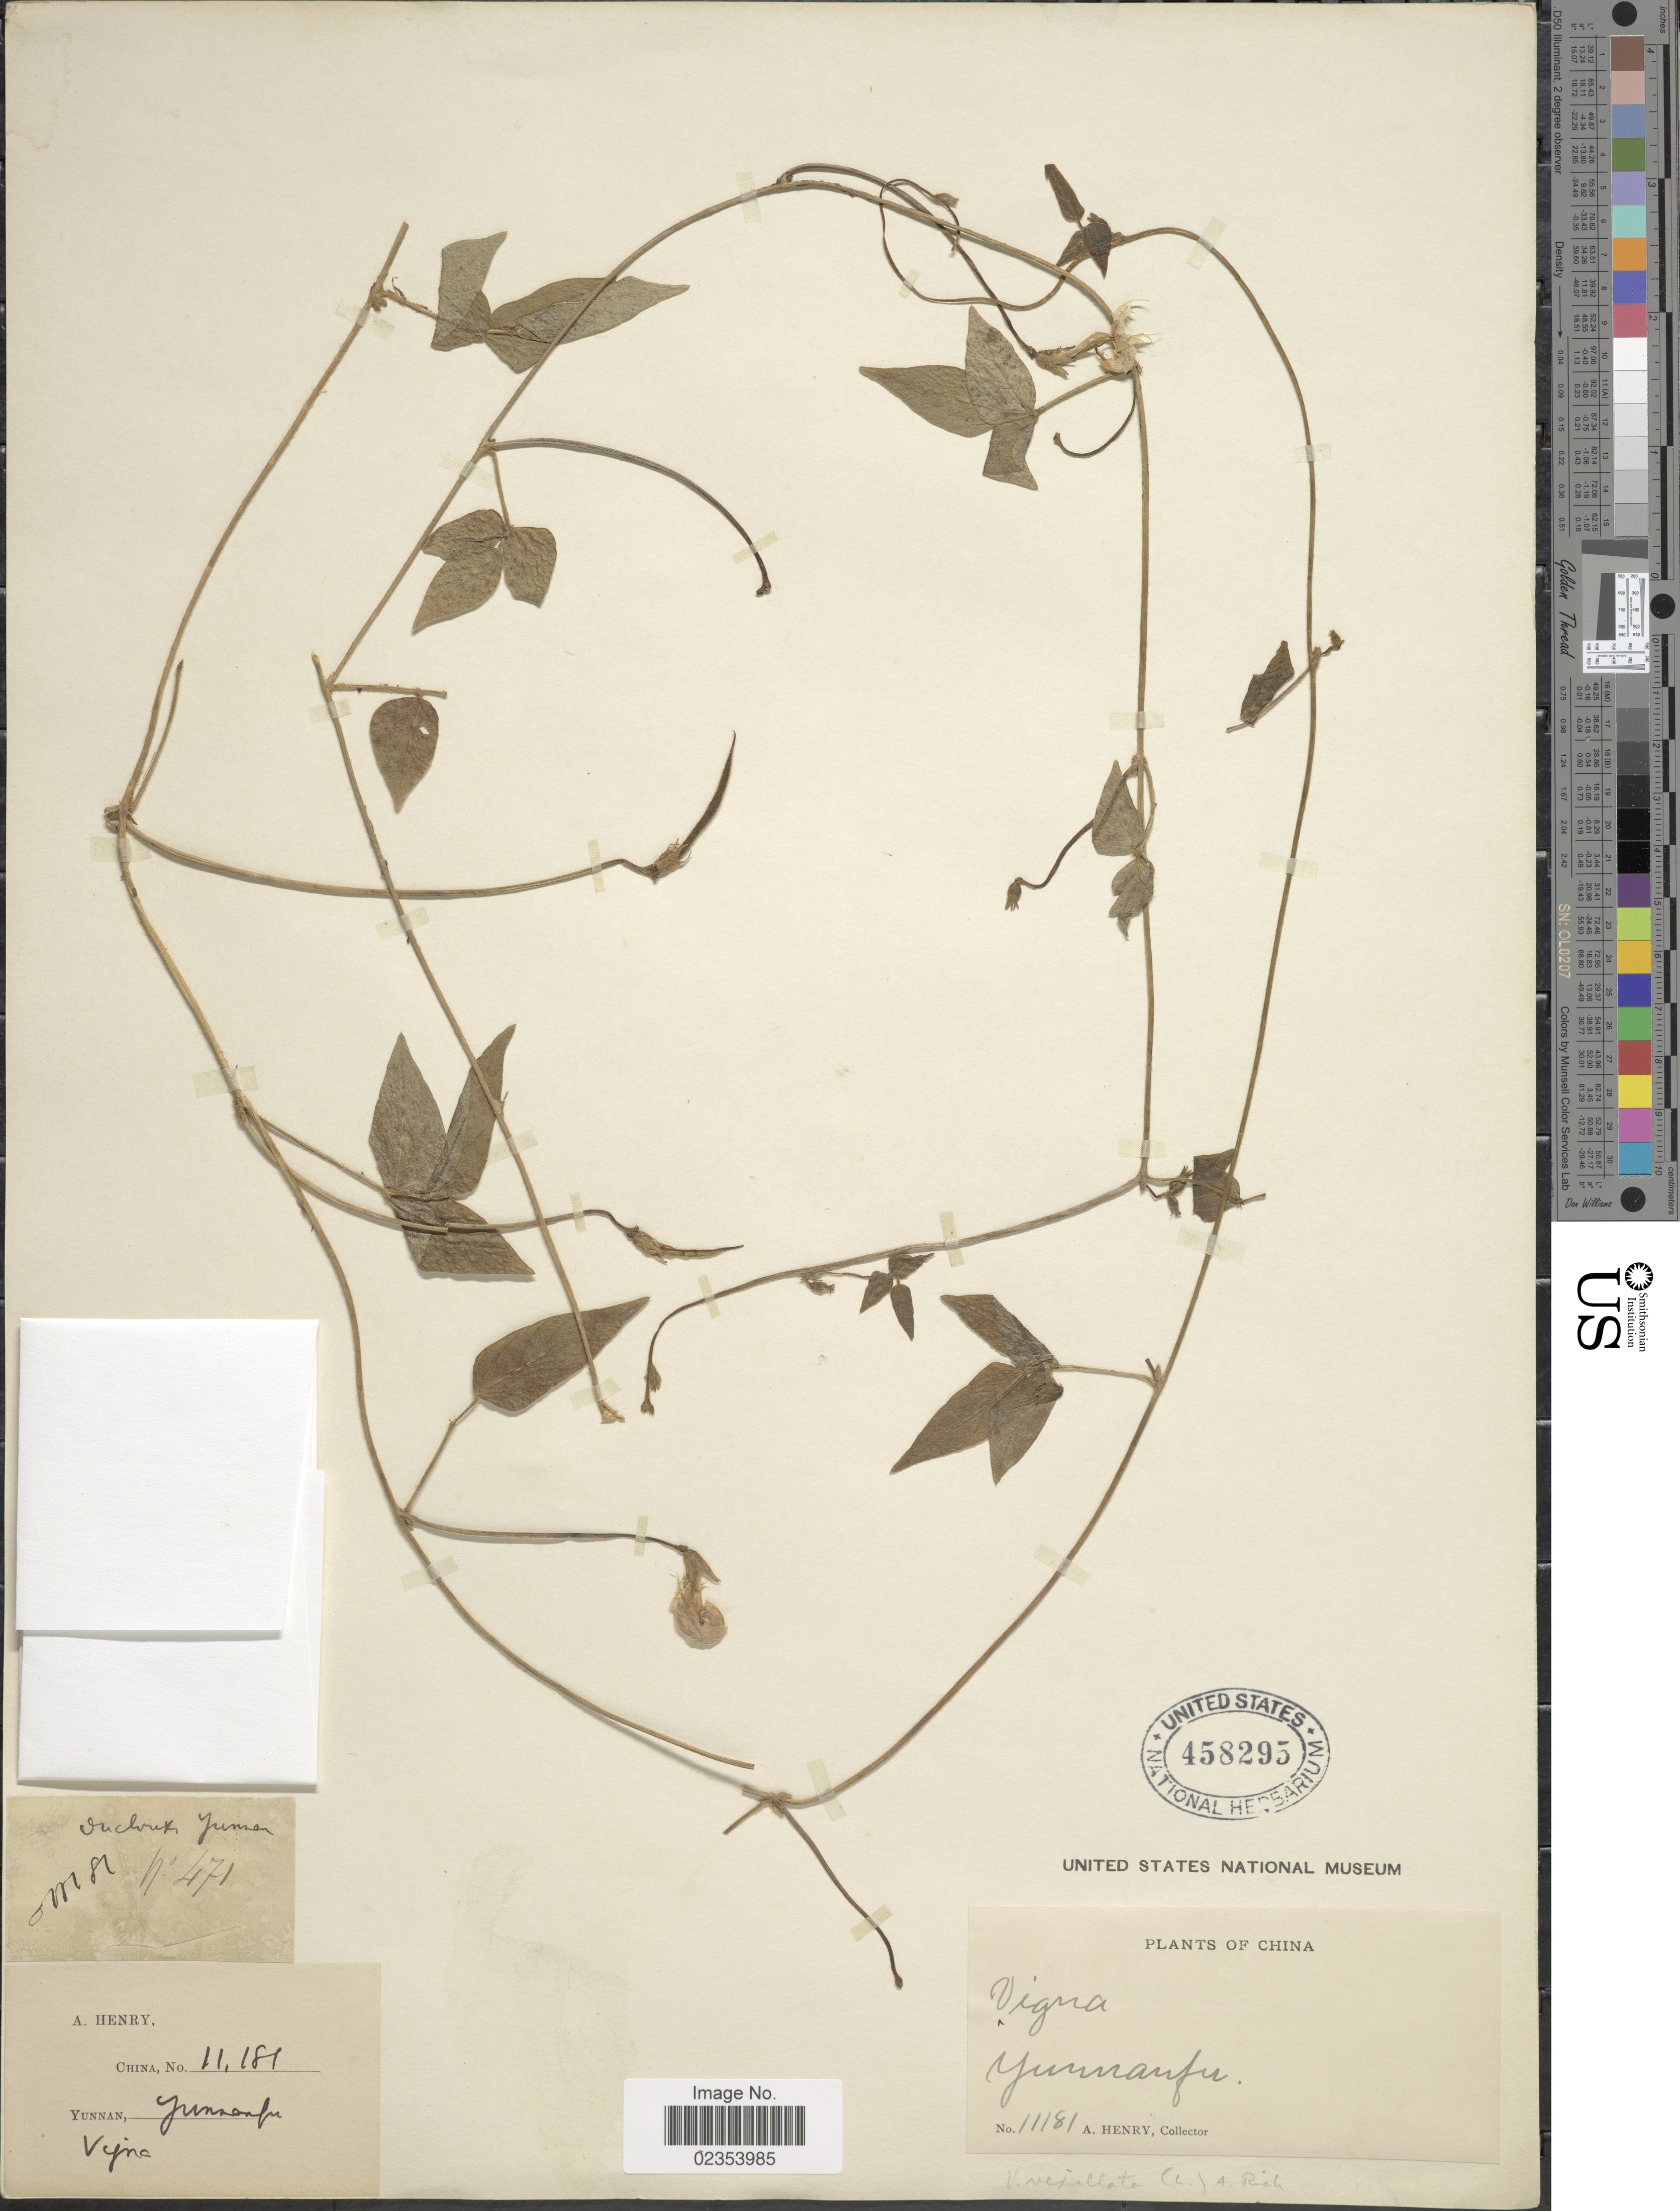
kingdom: Plantae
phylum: Tracheophyta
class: Magnoliopsida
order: Fabales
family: Fabaceae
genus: Vigna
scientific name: Vigna vexillata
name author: (L.) A. Rich.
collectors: A. Henry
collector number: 11181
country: China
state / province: Yunnan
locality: Yunnan, Yunnanfu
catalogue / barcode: US 458295